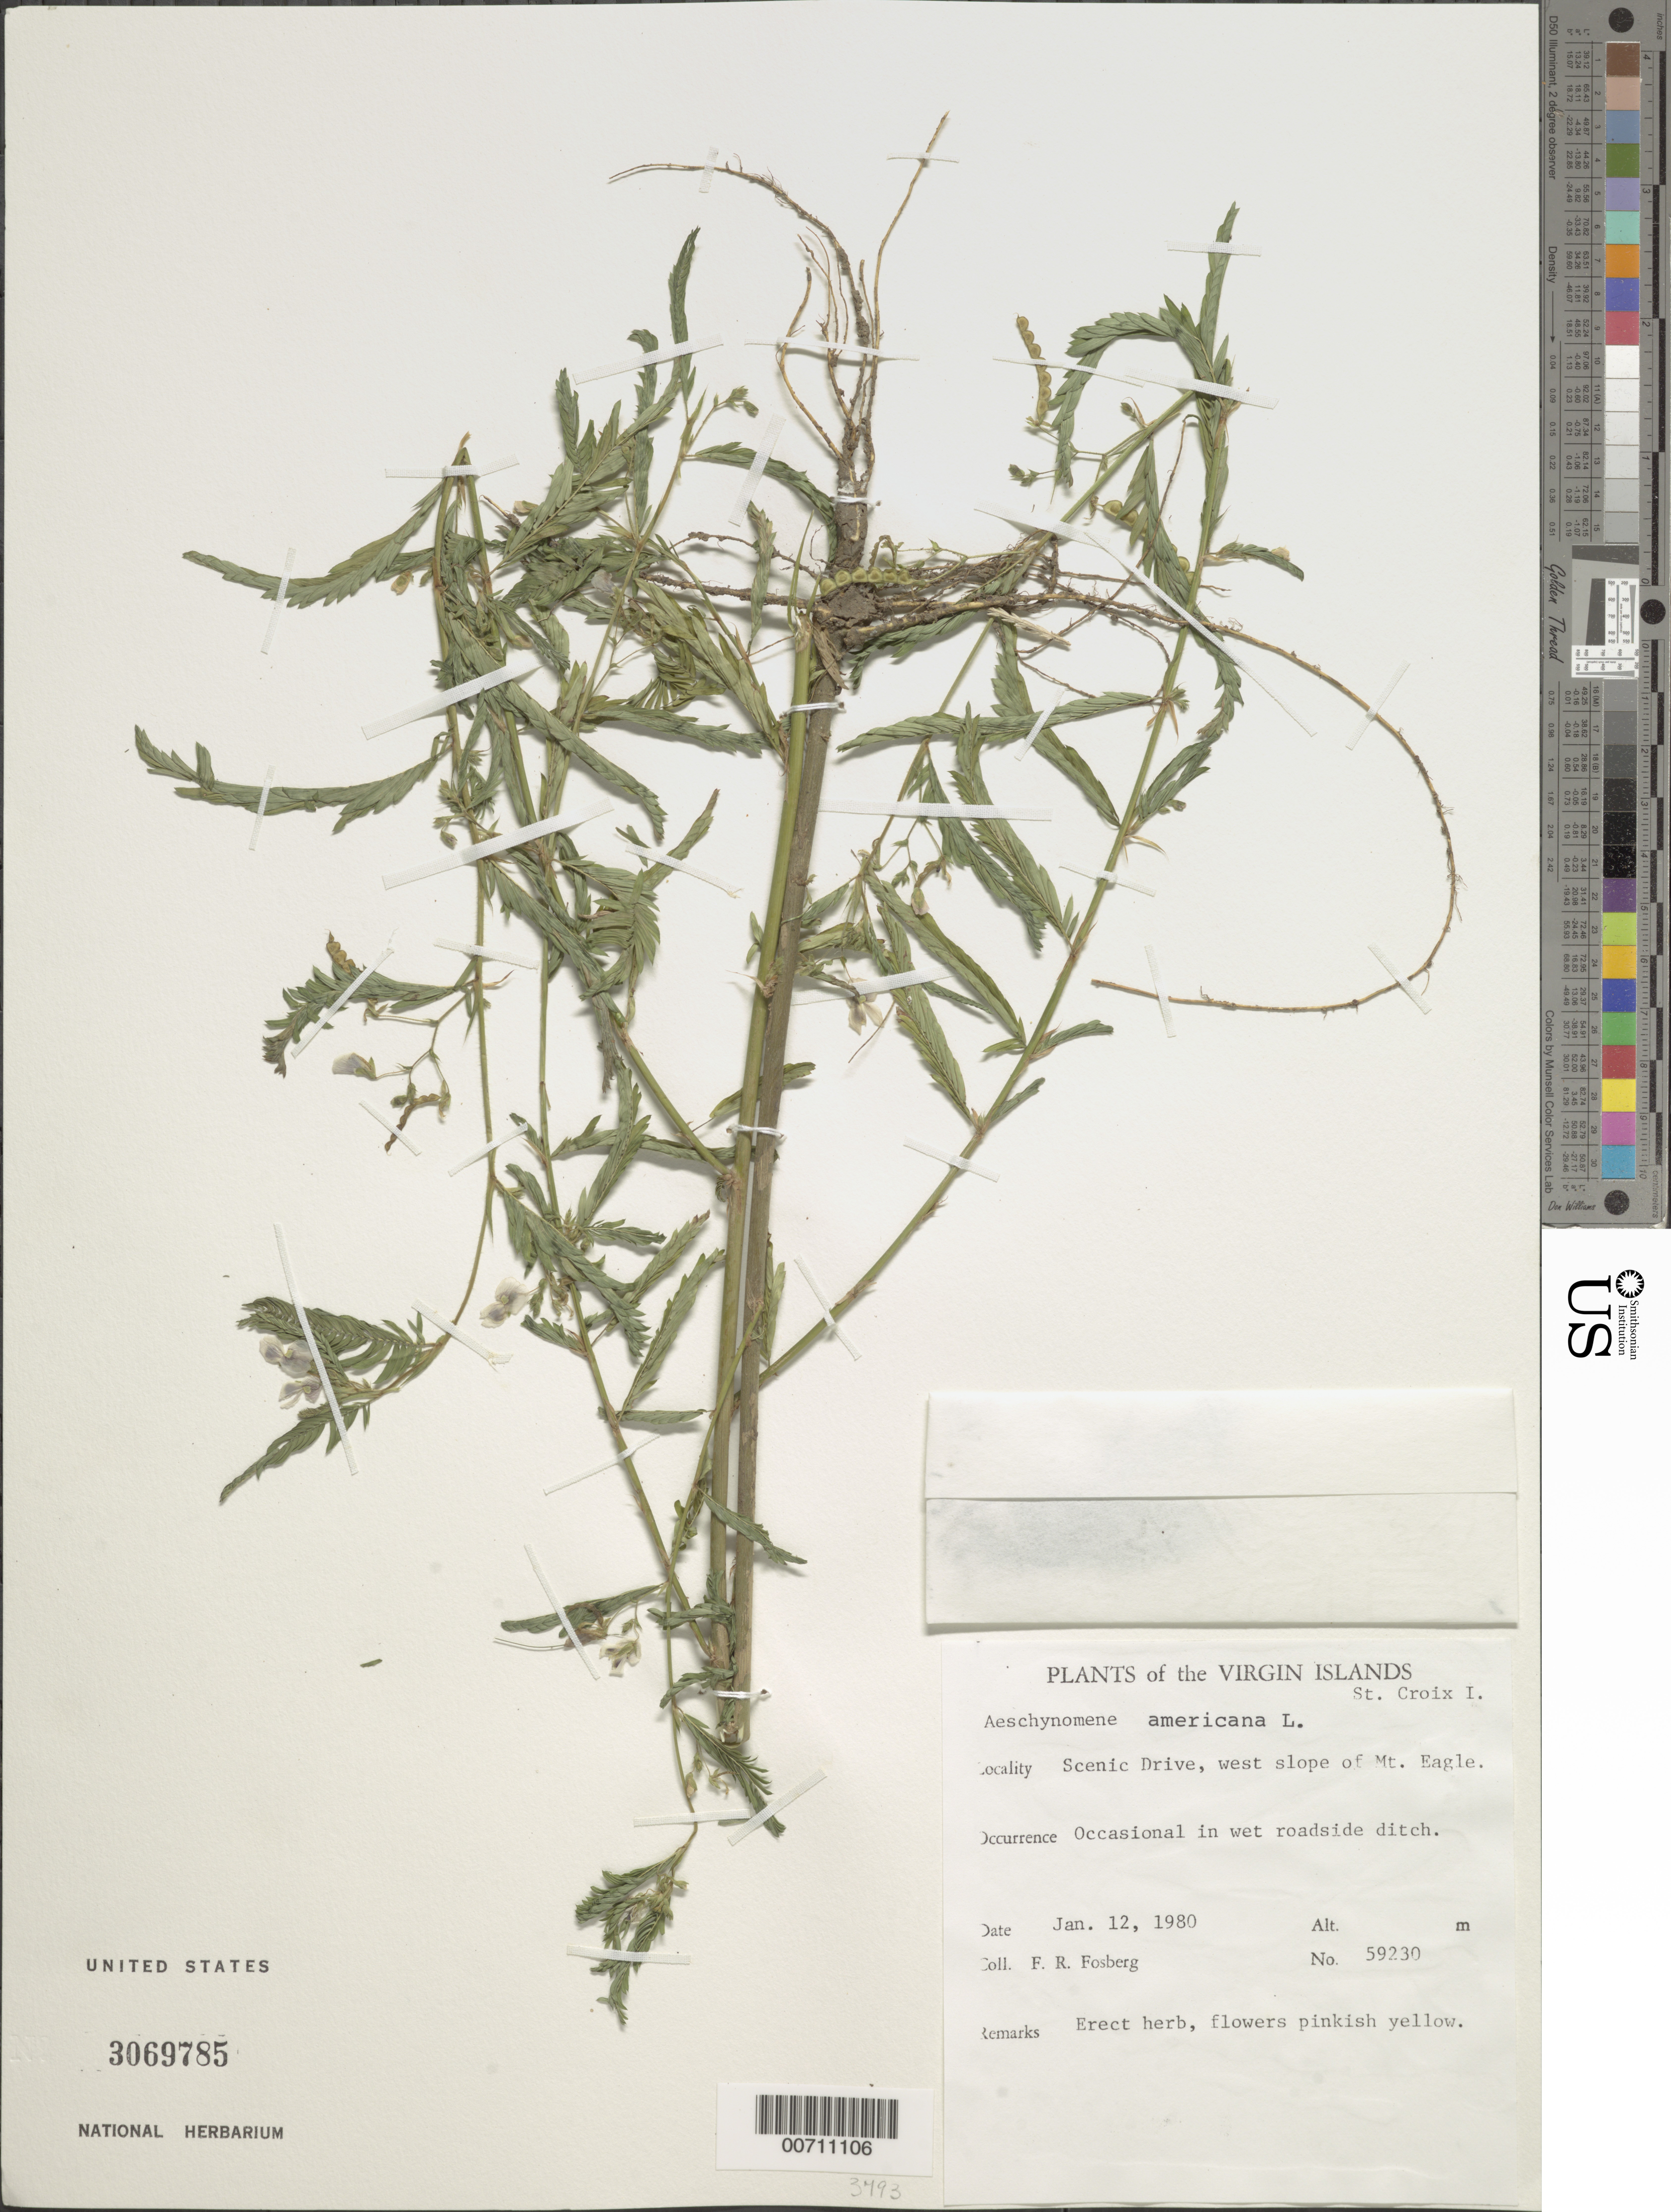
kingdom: Plantae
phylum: Tracheophyta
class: Magnoliopsida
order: Fabales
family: Fabaceae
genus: Aeschynomene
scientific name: Aeschynomene americana var. americana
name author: L.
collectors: F. R. Fosberg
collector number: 59230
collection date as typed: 12 Jan 1980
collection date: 1980-01-12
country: U.S. Virgin Islands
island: St. Croix Island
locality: Scenic Drive, W slope of Mt. Eagle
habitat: In wet roadside ditch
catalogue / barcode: US 3069785